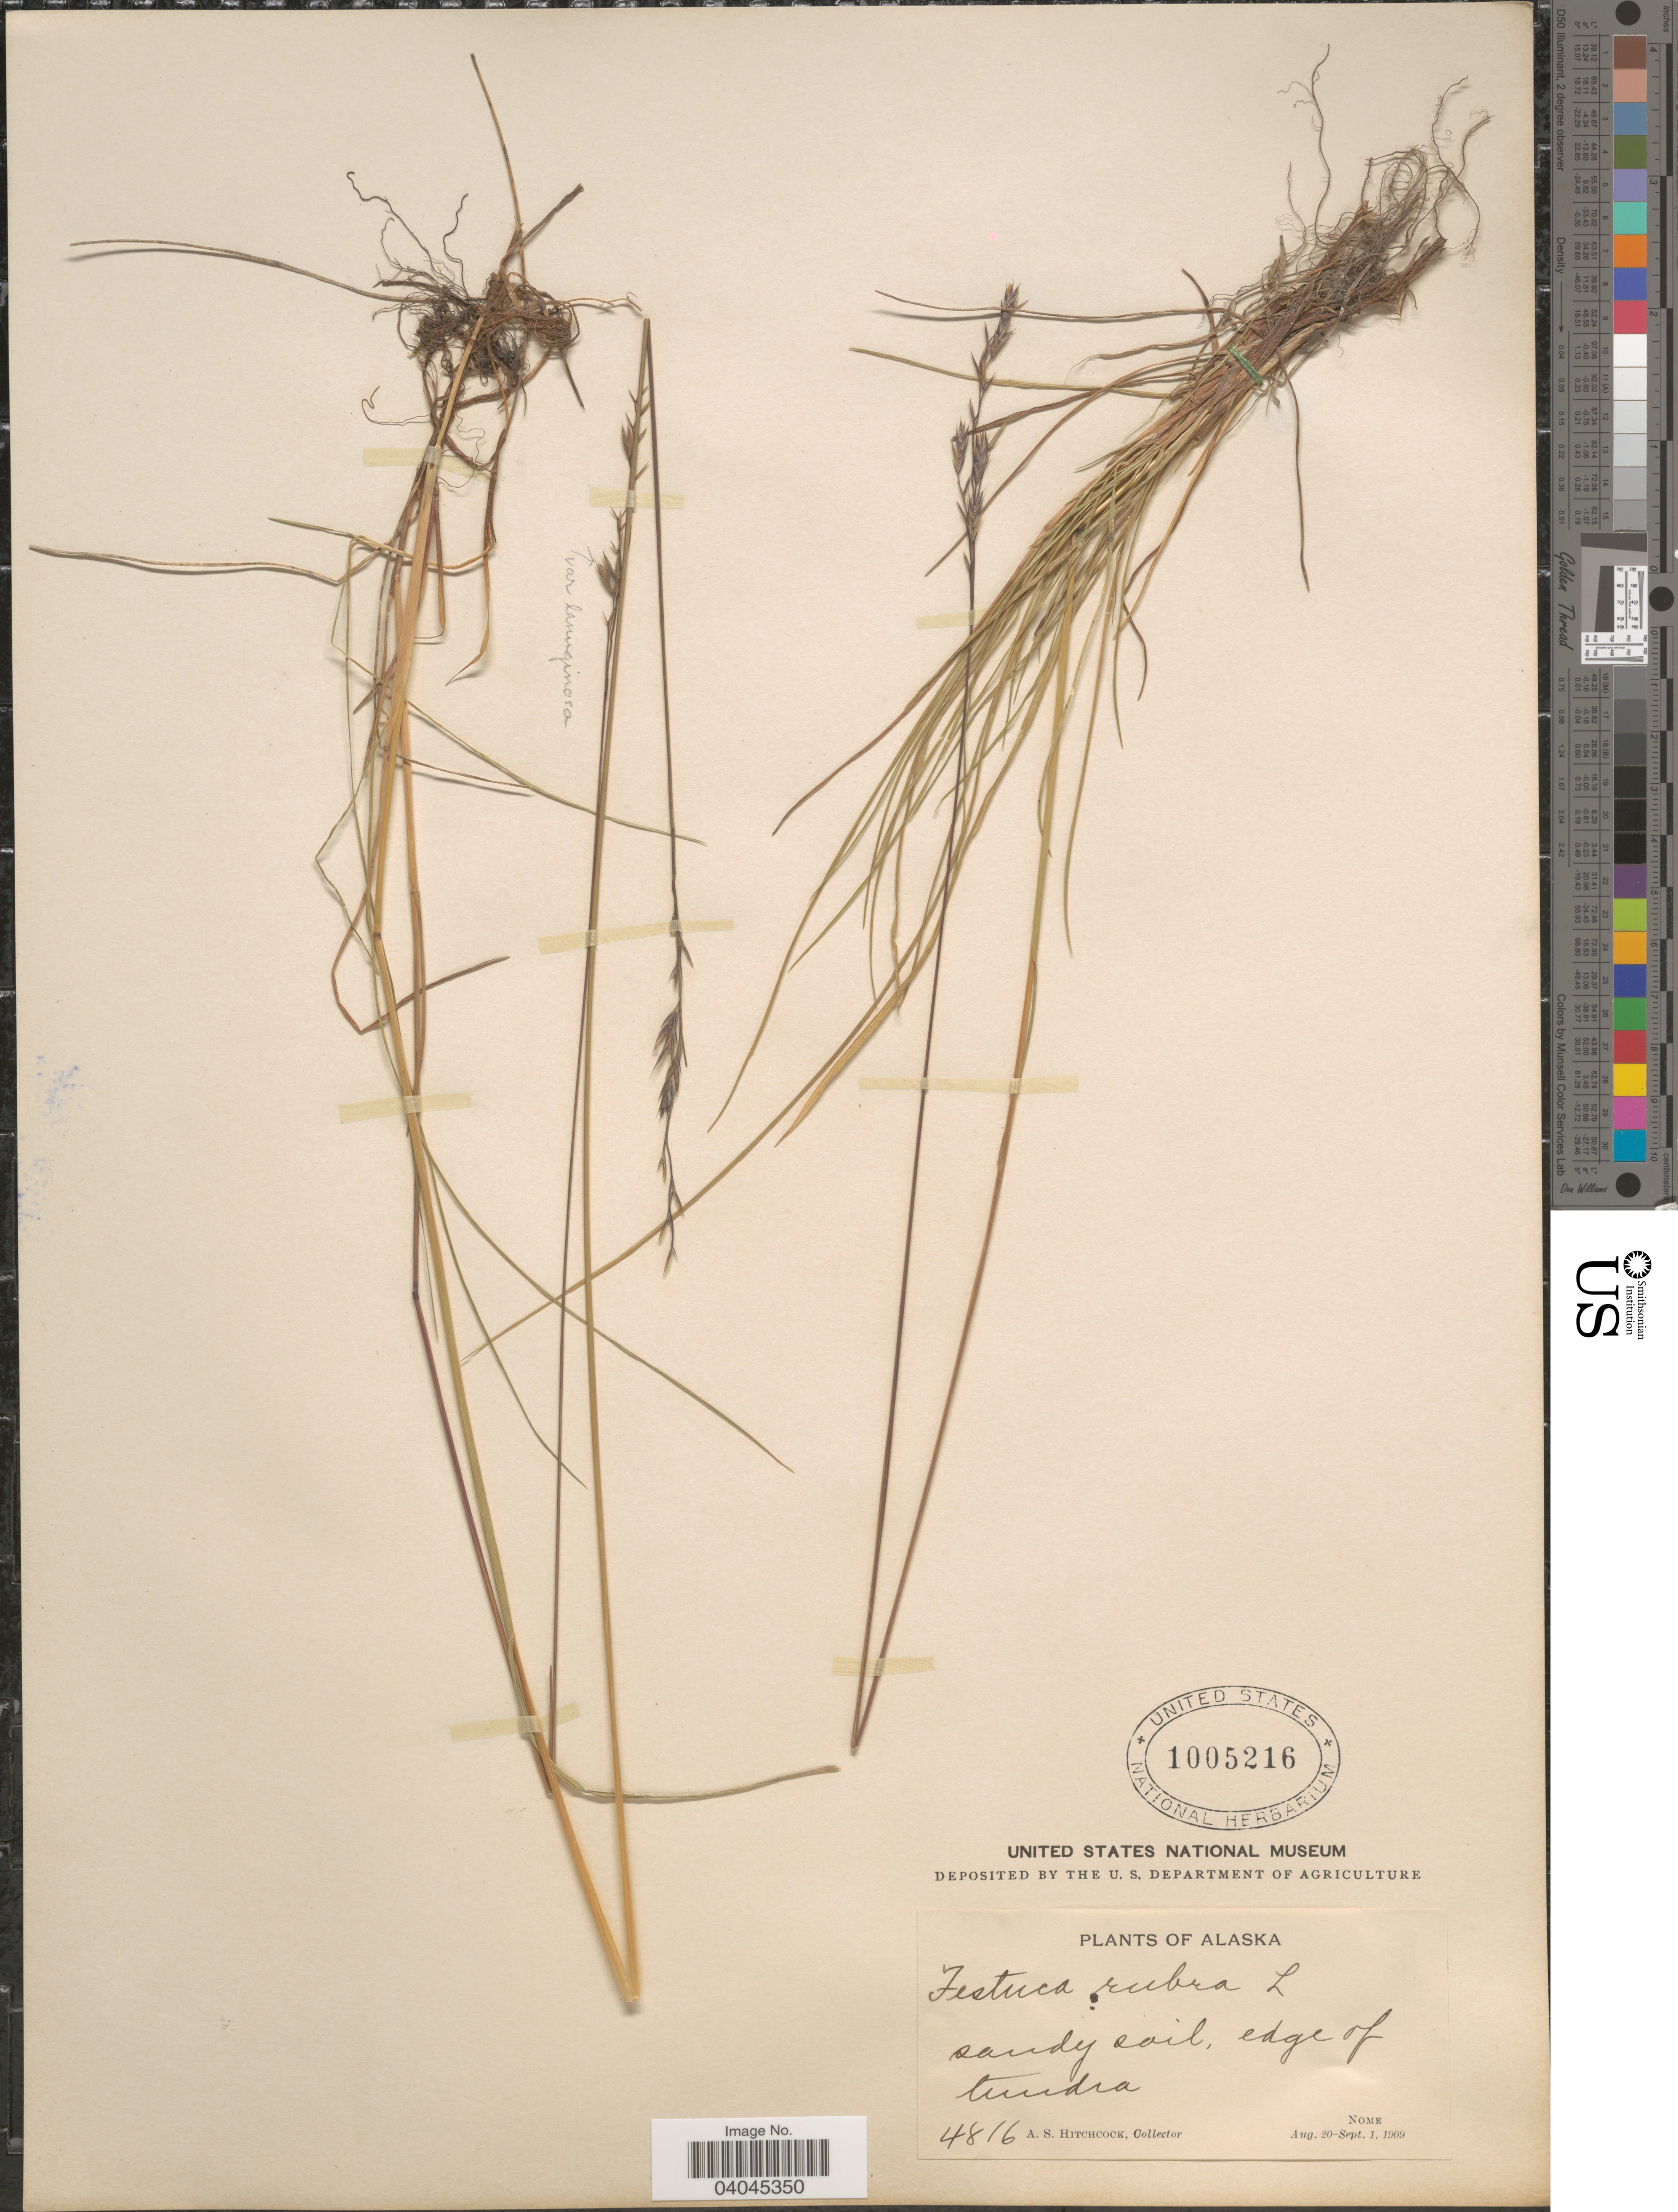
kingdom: Plantae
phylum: Tracheophyta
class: Liliopsida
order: Poales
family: Poaceae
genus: Festuca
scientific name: Festuca rubra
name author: L.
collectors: A. S. Hitchcock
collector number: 4816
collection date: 1909-08-20/1909-09-01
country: United States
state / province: Alaska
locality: Edge of tundra. Nome.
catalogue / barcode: US 1005216